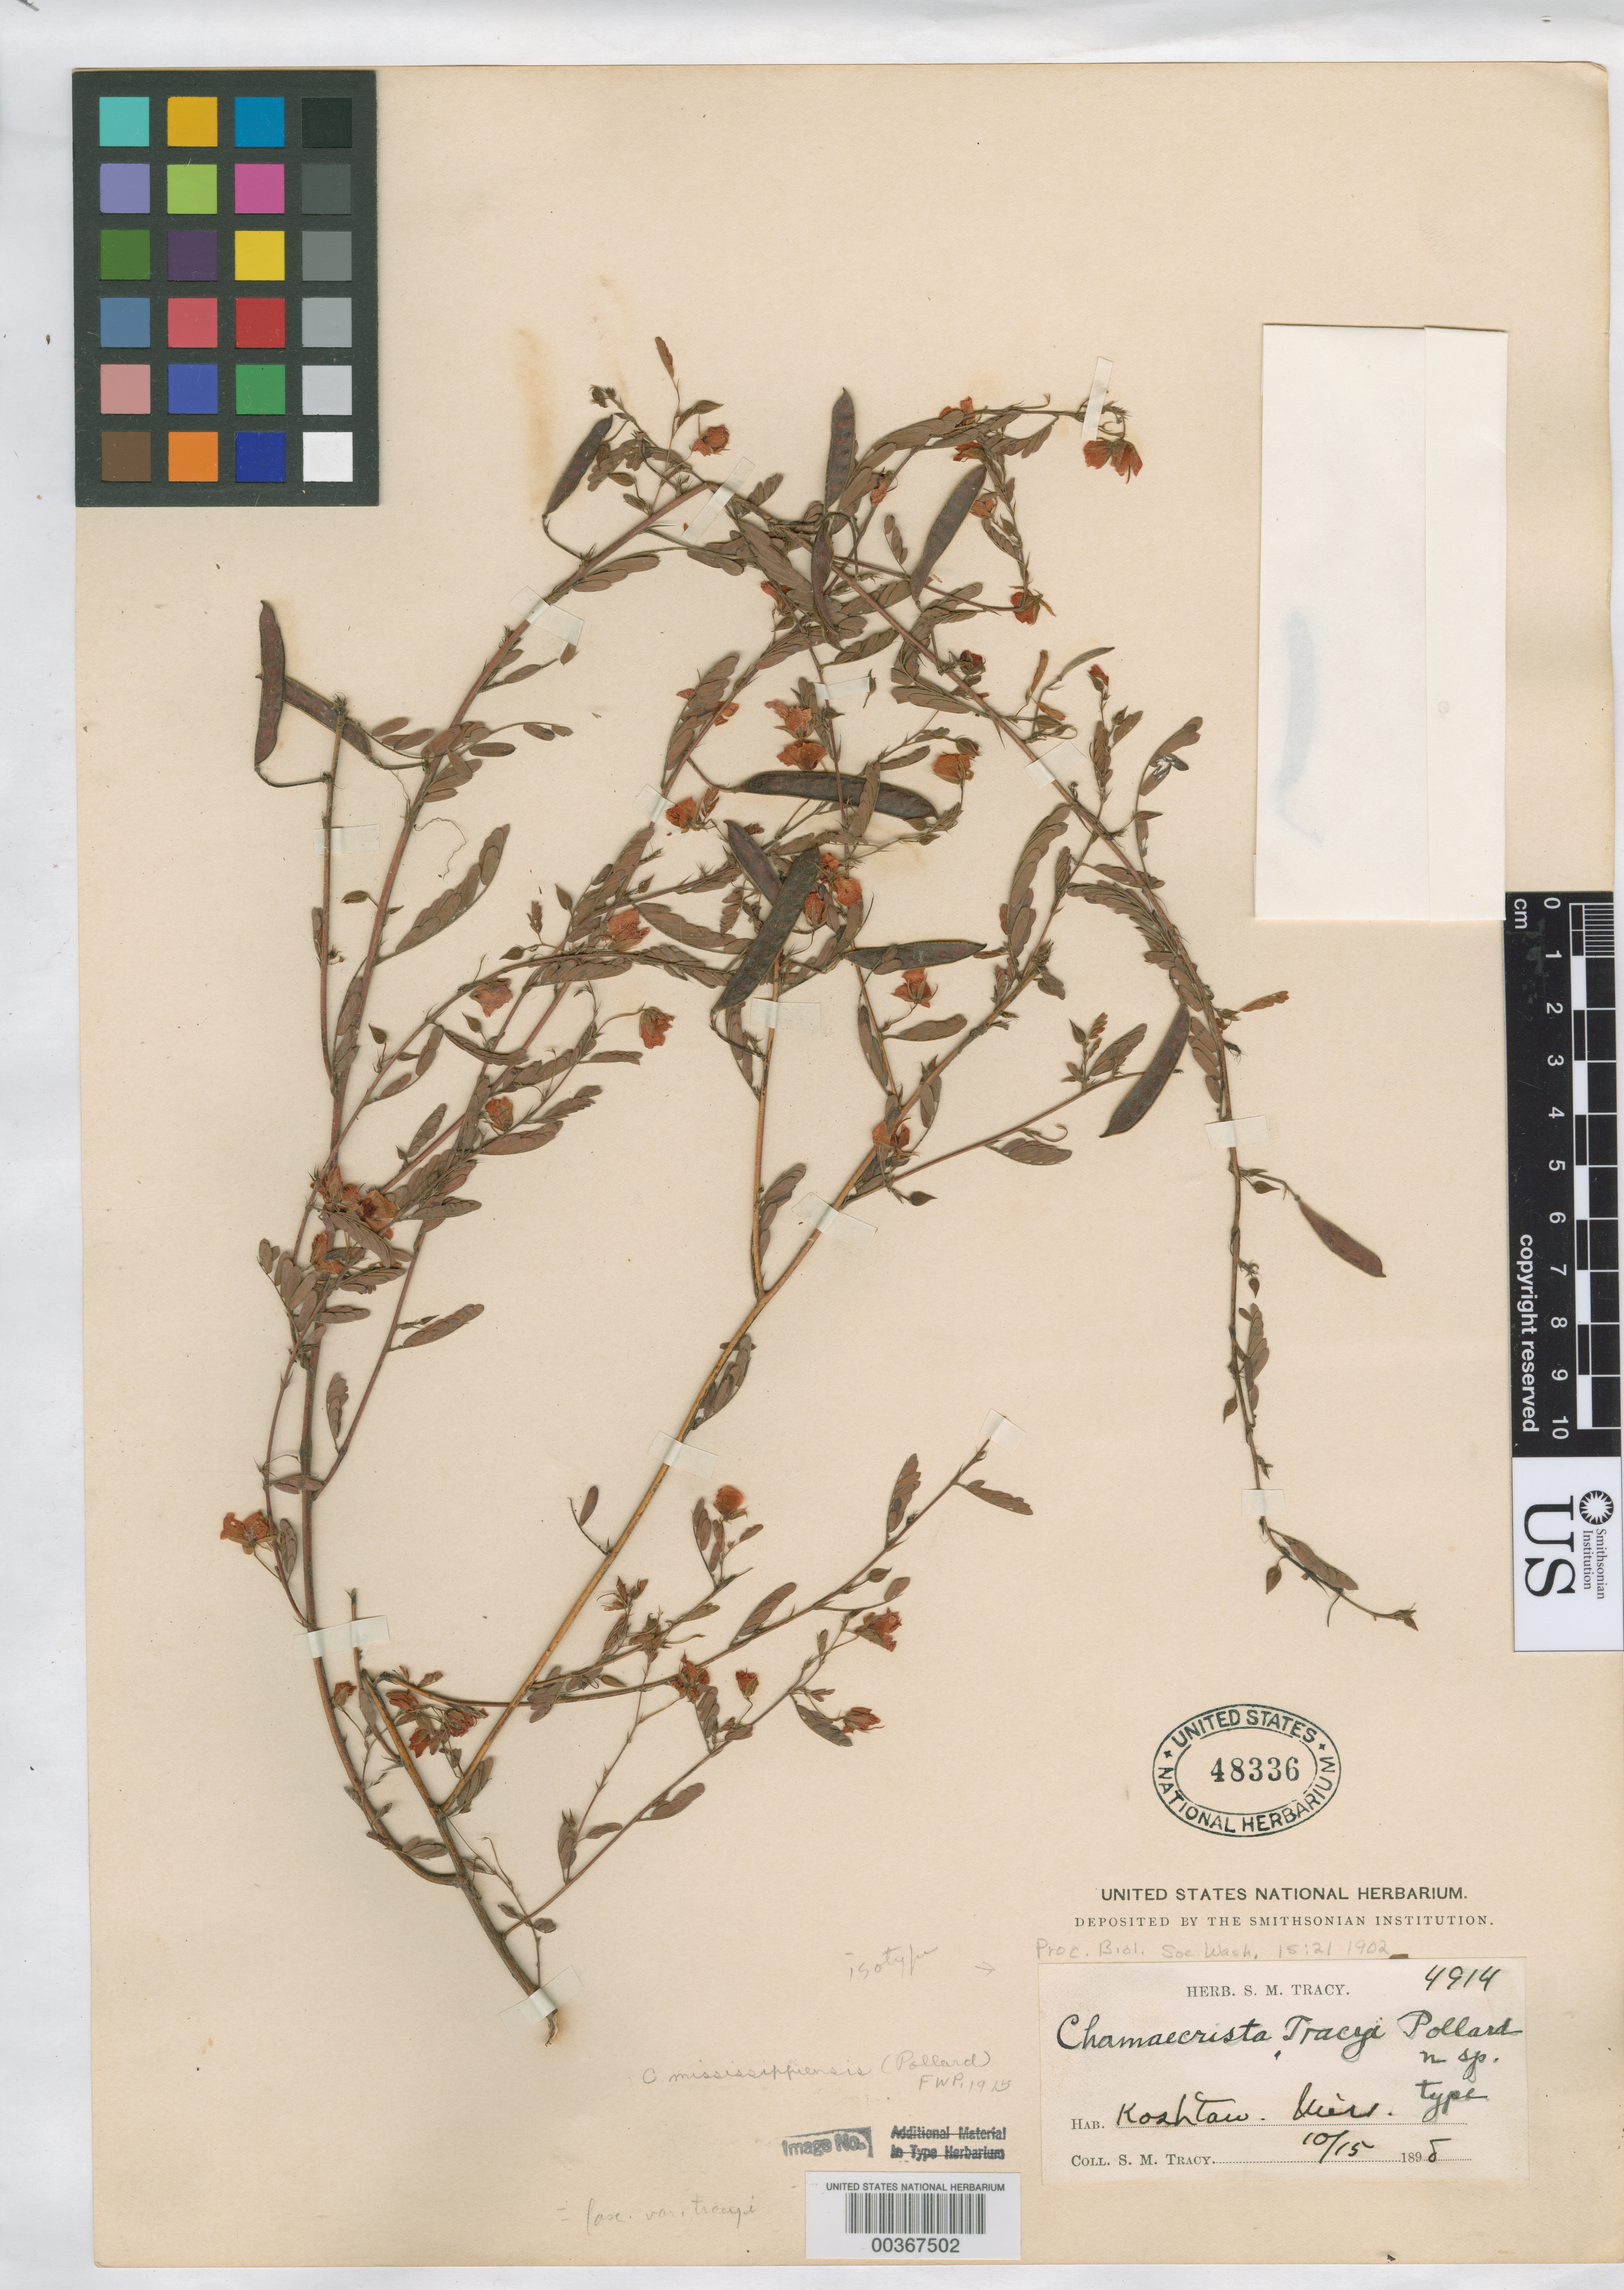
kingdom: Plantae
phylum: Tracheophyta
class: Magnoliopsida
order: Fabales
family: Fabaceae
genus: Chamaecrista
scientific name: Chamaecrista tracyi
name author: Pollard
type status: Holotype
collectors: S. M. Tracy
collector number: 4914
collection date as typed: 15 Oct 1898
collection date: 1898-10-15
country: United States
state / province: Mississippi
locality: Koshtaw.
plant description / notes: Protologues cites collection month as September, apparently in error. This sheet annotated as "type" by Pollard and is apparently the holotype.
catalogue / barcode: US 48336